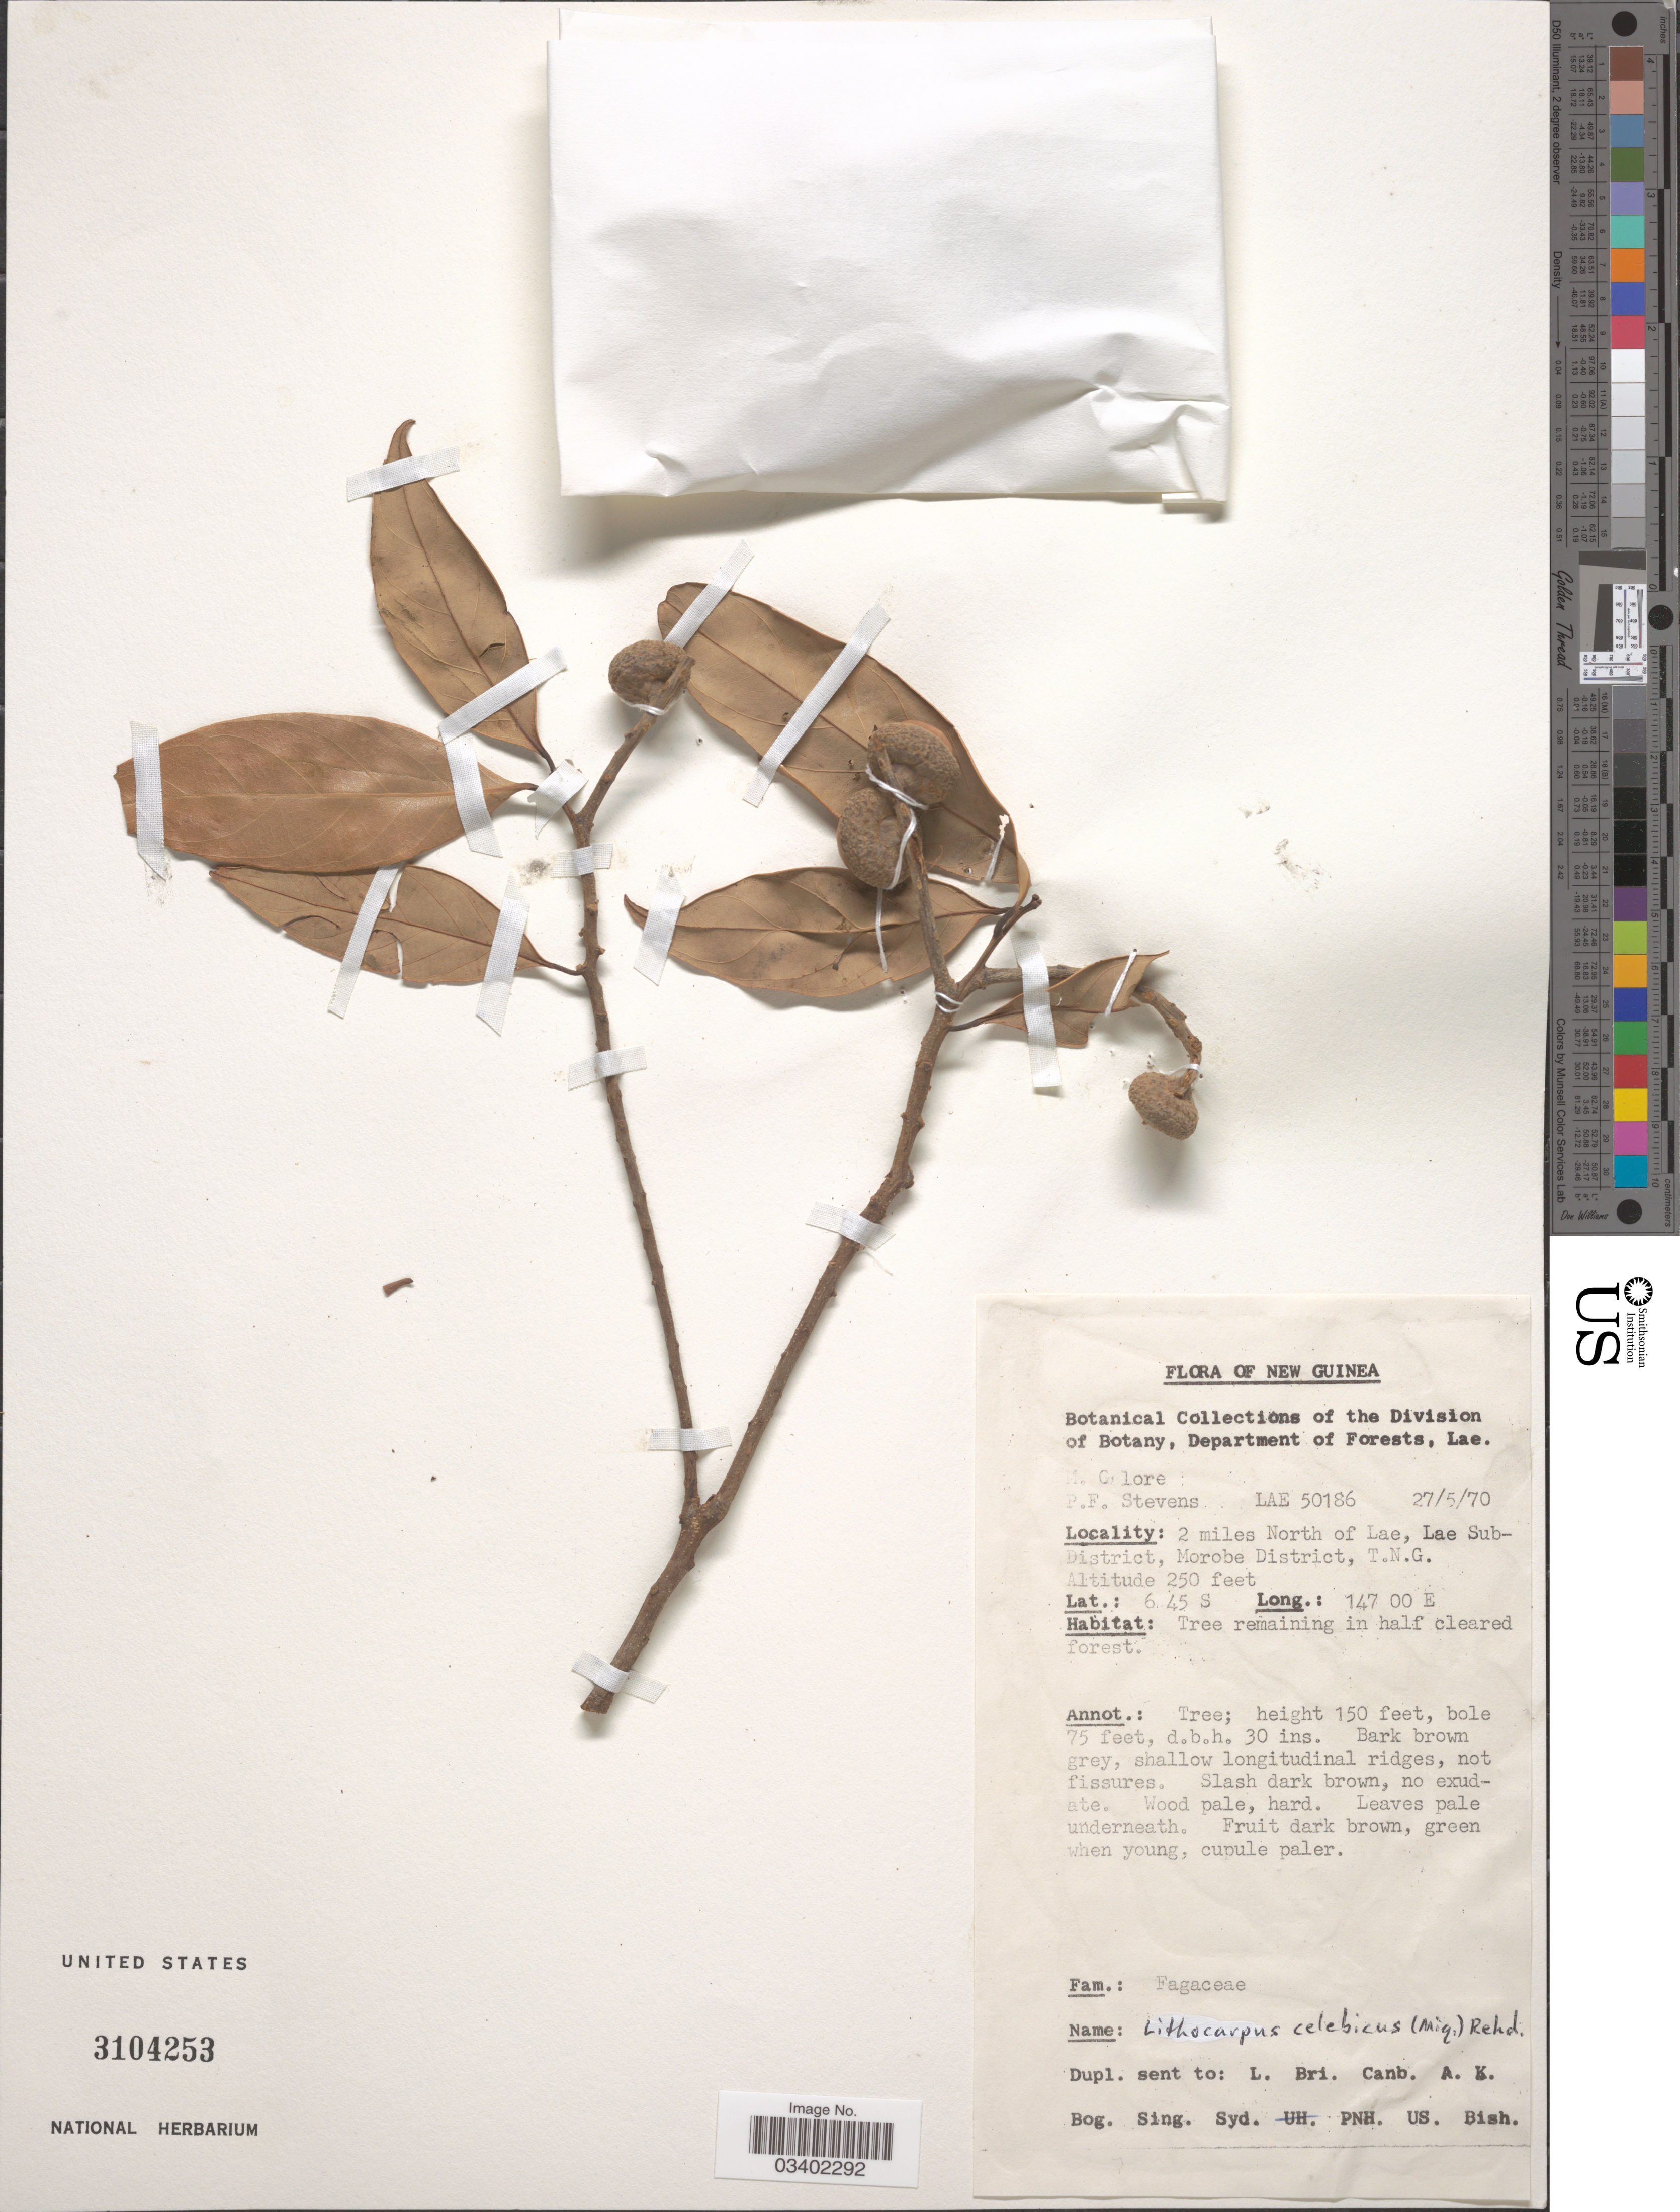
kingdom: Plantae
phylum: Tracheophyta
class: Magnoliopsida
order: Fagales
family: Fagaceae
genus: Lithocarpus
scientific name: Lithocarpus celebicus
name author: (Miq.) Rehder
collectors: M. Galore & P. F. Stevens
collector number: LAE 50186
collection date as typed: Transcribed d/m/y: 27/5/70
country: Papua New Guinea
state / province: Morobe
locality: New Guinea. 2 miles North of Lae, Lae Sub-District, Morobe District, T.N.G.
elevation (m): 76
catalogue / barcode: US 3104253